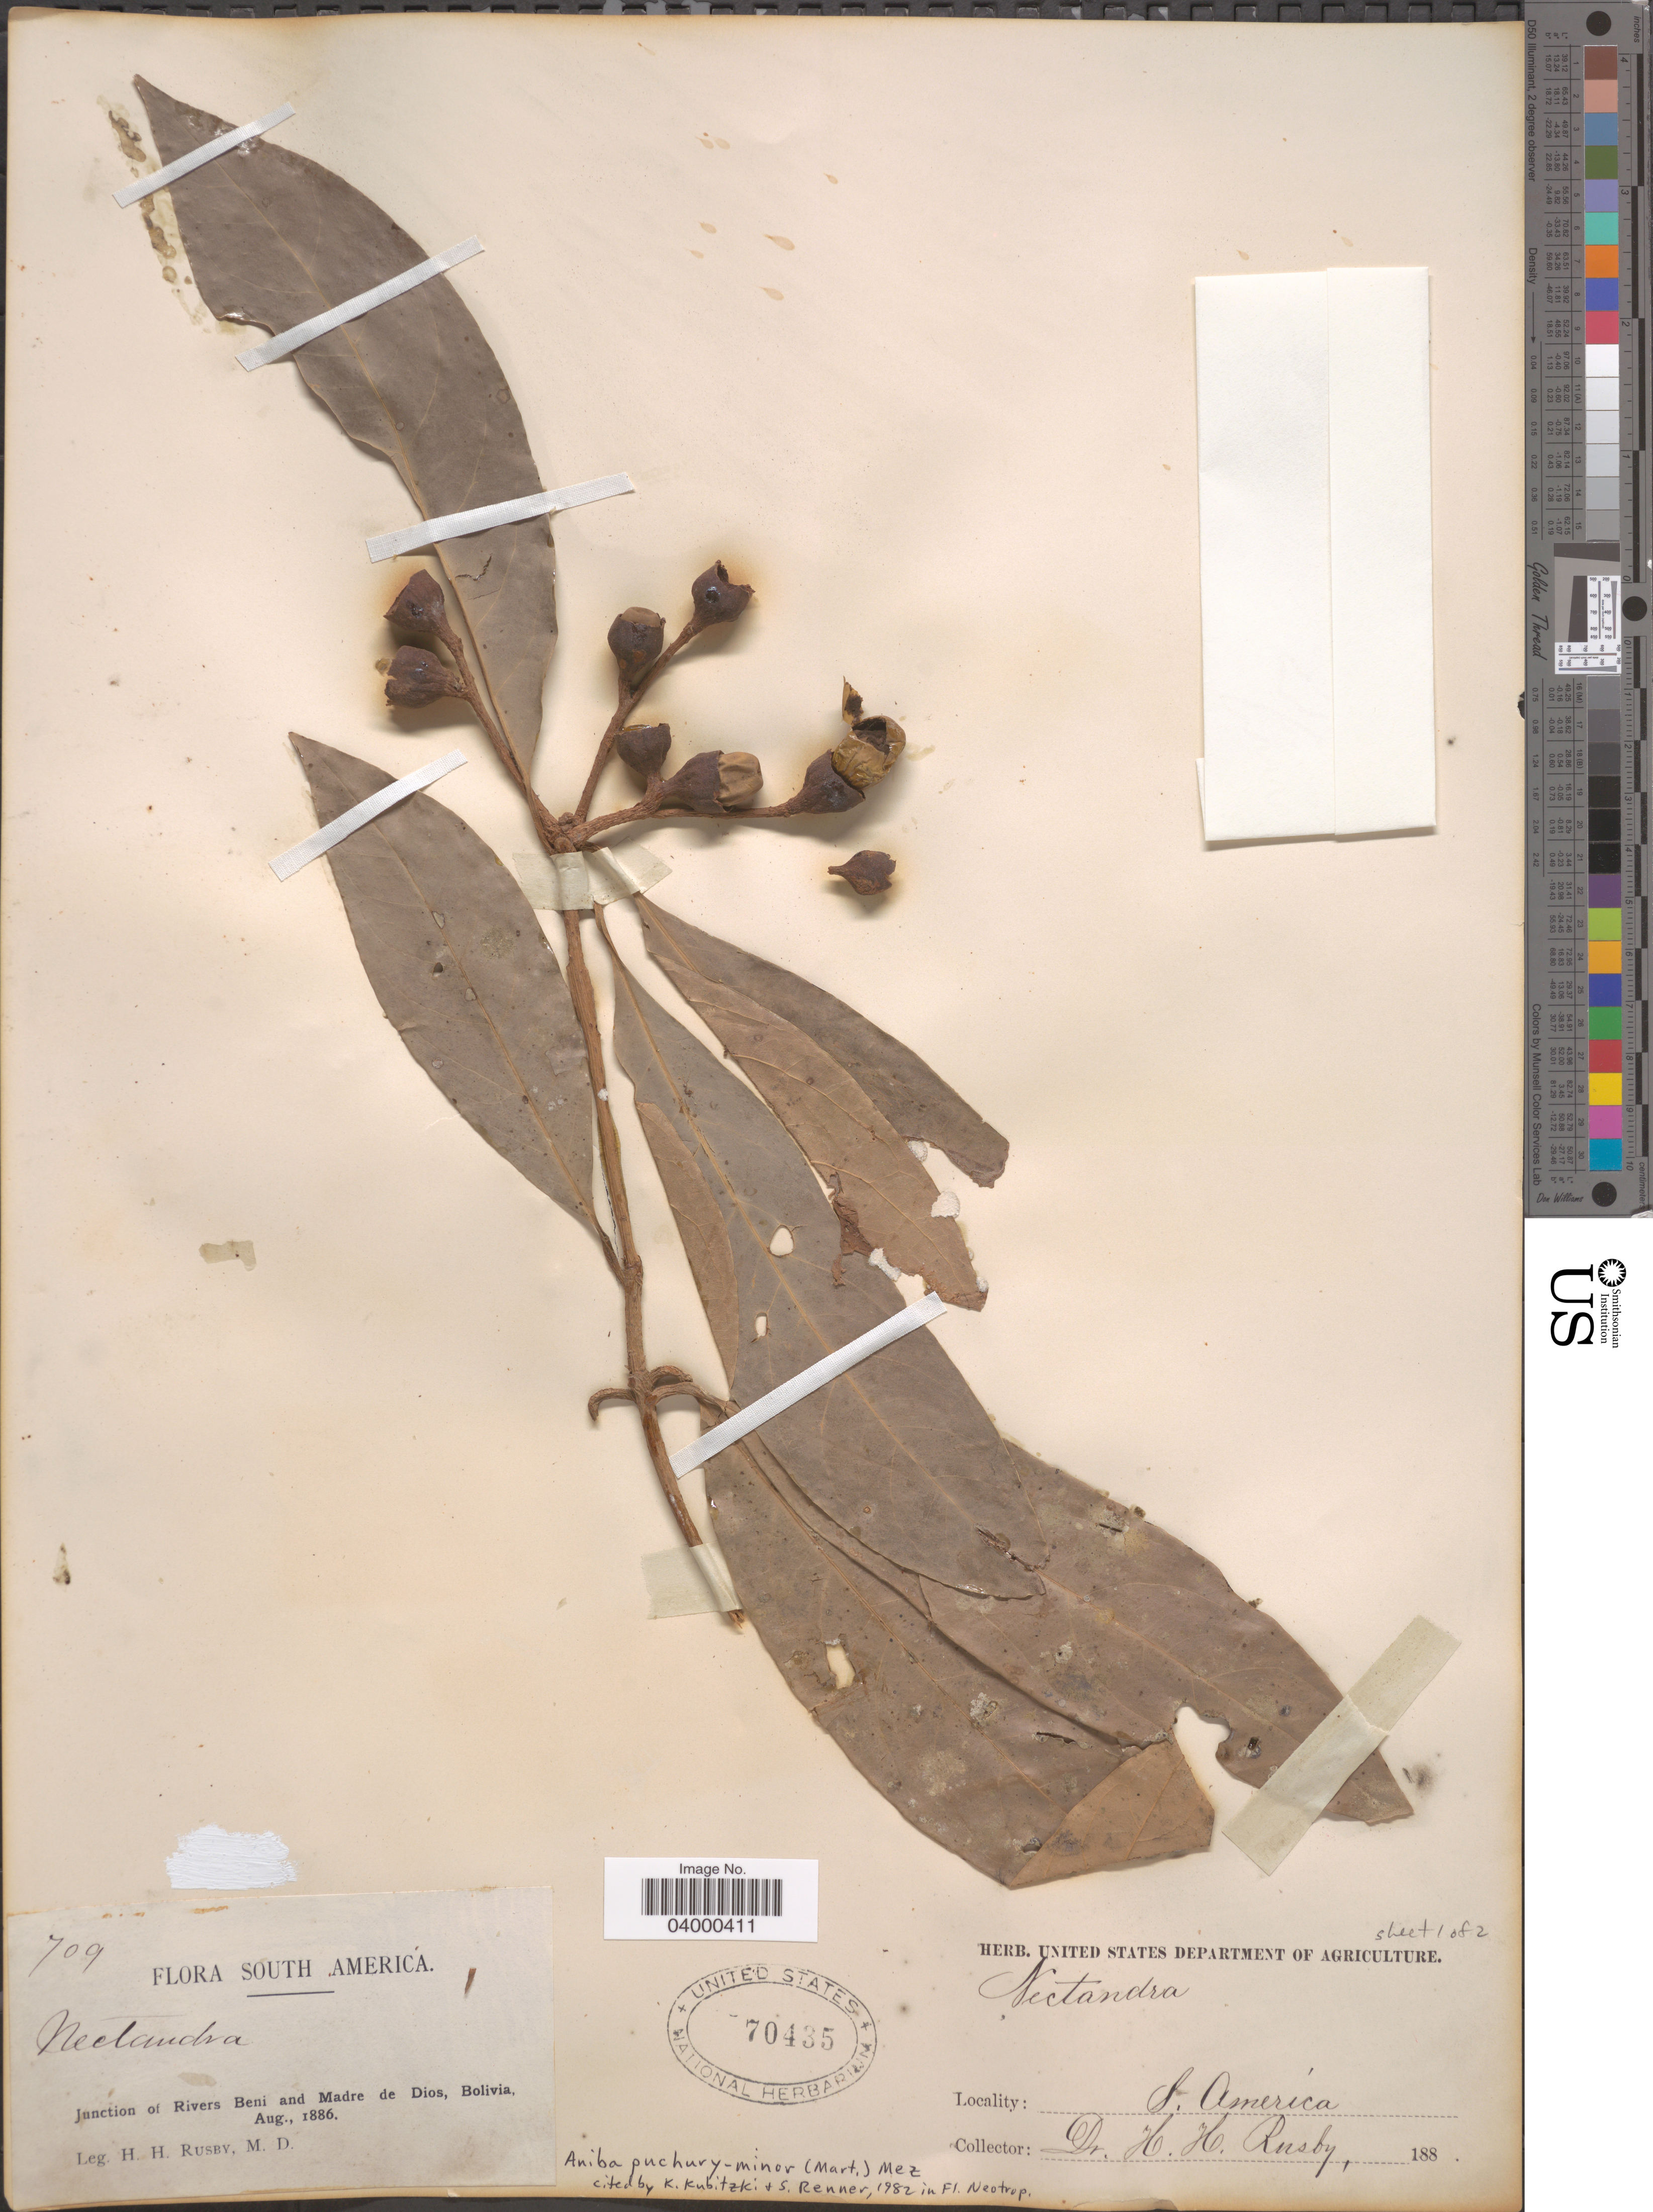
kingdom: Plantae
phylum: Tracheophyta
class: Magnoliopsida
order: Laurales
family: Lauraceae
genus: Aniba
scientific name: Aniba puchury-minor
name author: (Mart.) Mez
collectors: H. H. Rusby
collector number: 709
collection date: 1886-08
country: Bolivia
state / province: Beni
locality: Junction of Rivers Beni and Madre de Dios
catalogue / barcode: US 70435